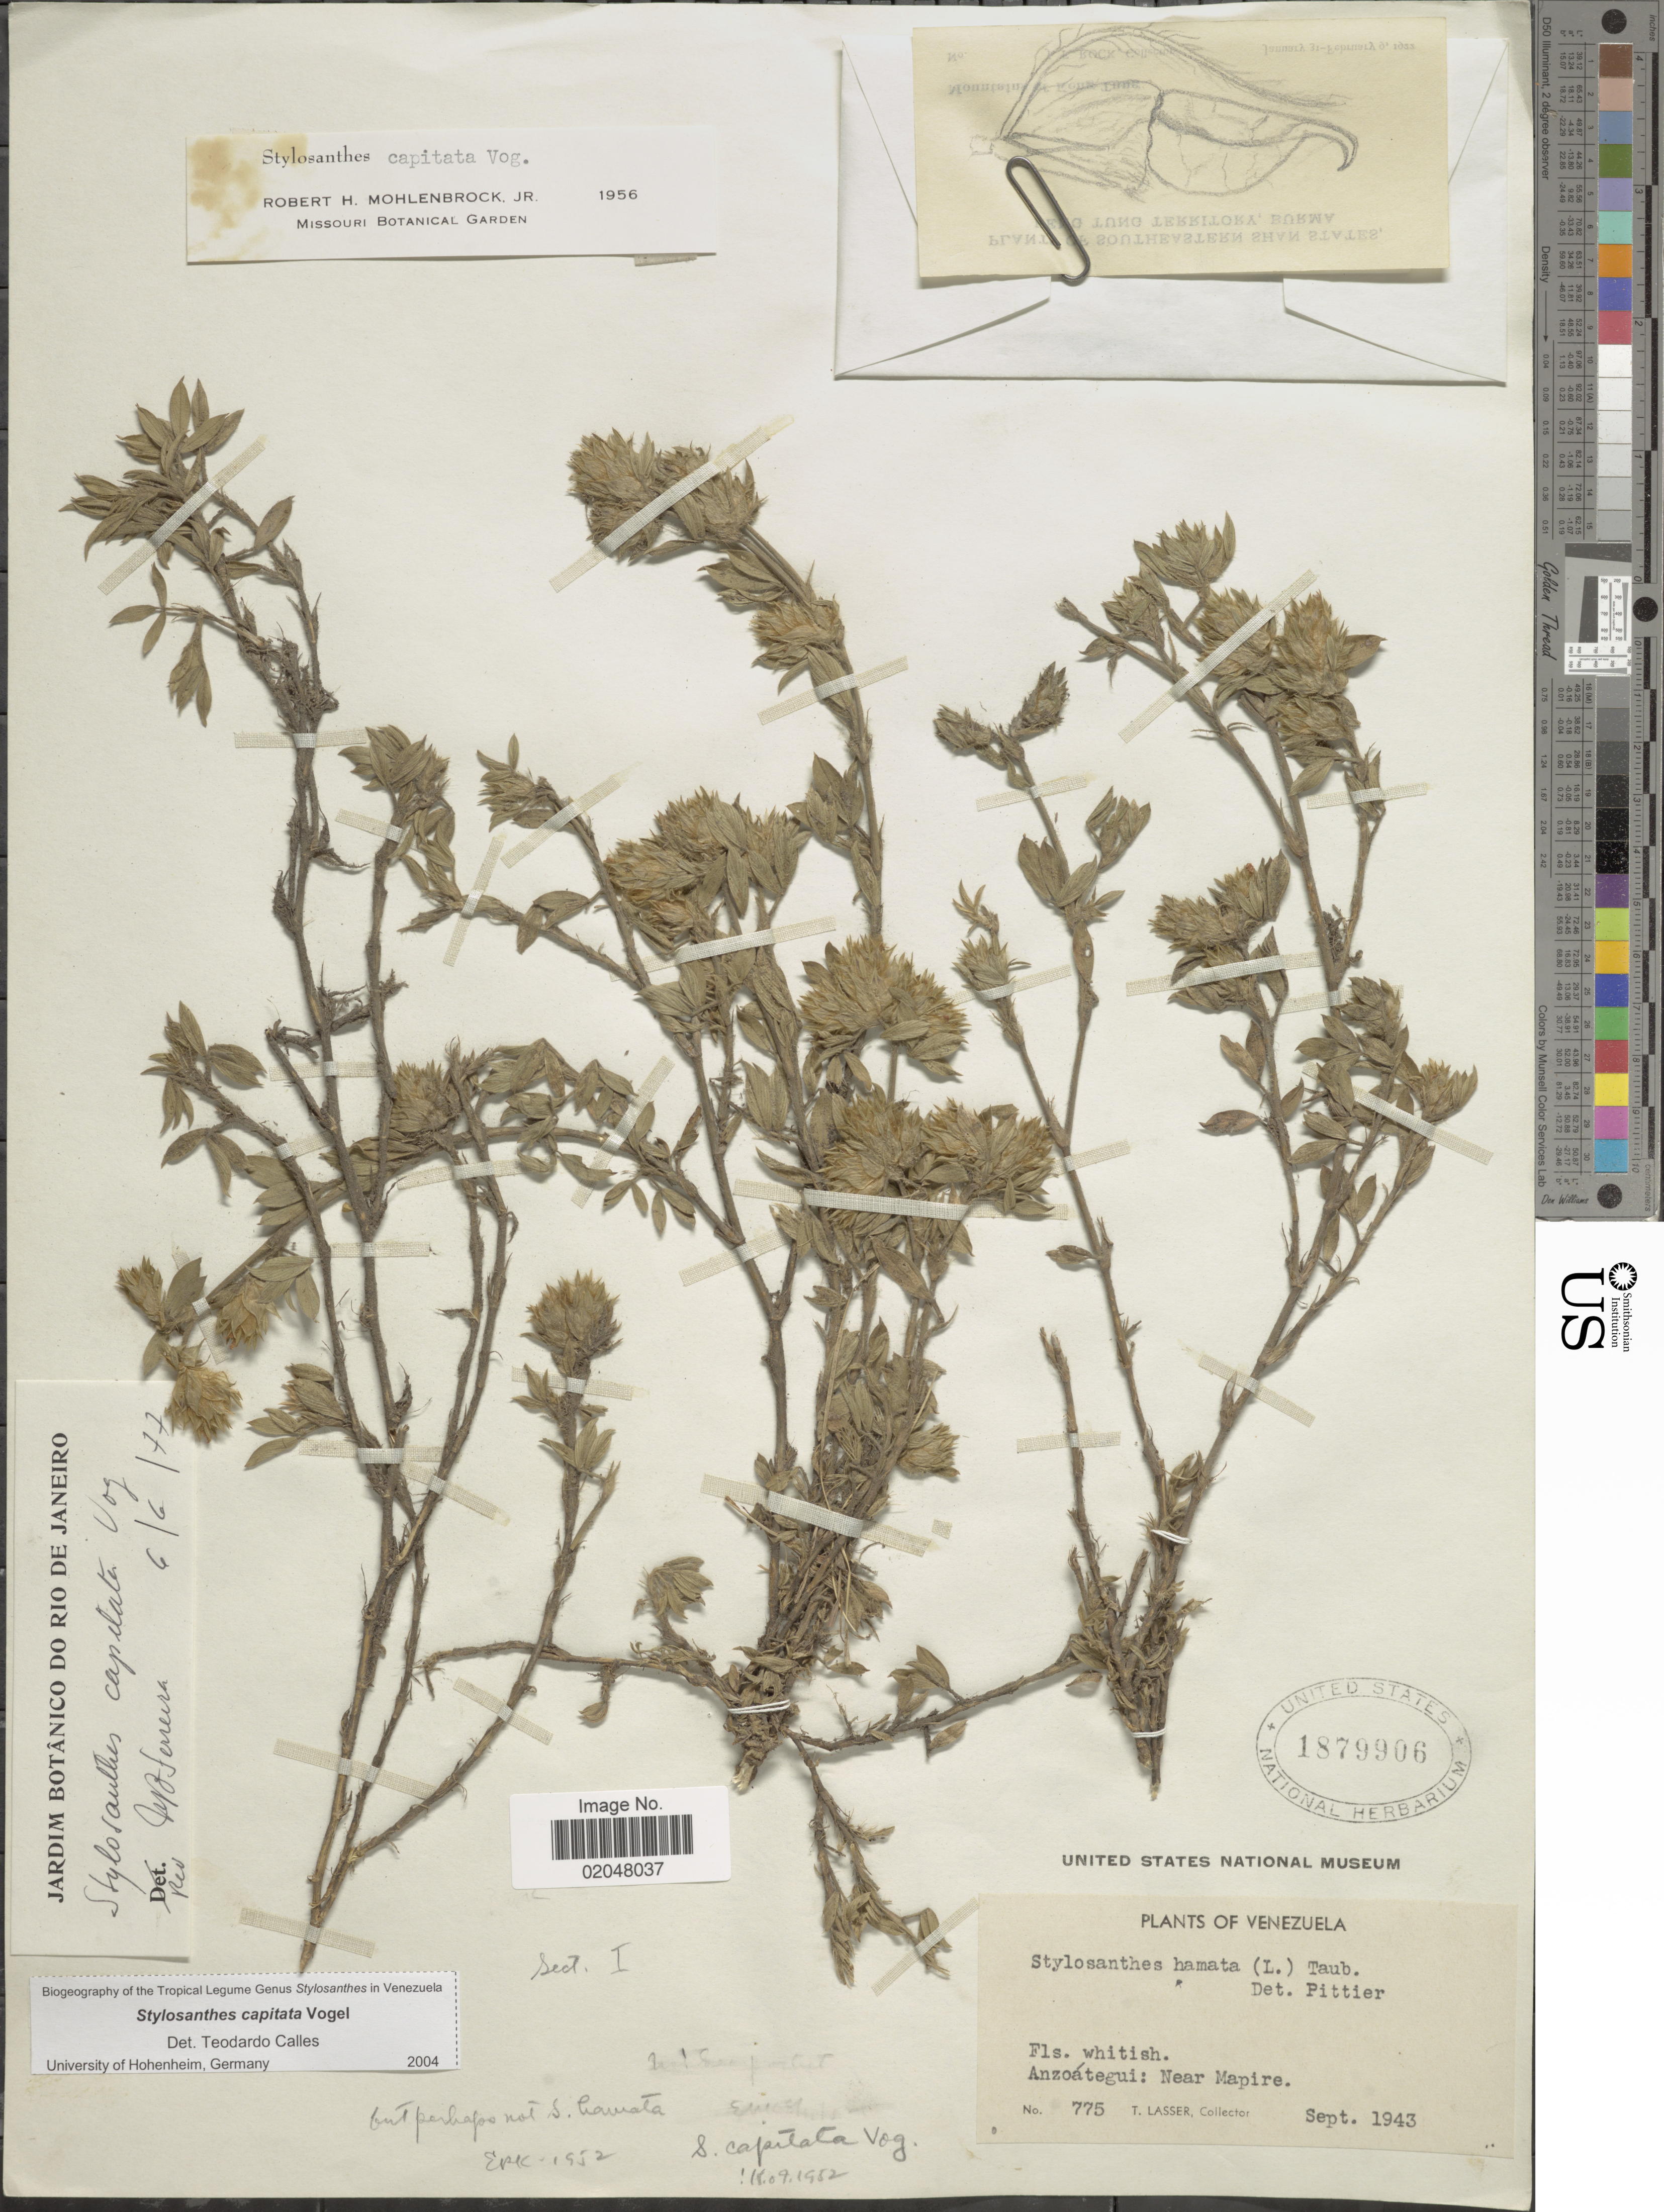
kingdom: Plantae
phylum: Tracheophyta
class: Magnoliopsida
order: Fabales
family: Fabaceae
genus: Stylosanthes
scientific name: Stylosanthes capitata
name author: Vogel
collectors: T. Lasser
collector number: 775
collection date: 1943-09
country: Venezuela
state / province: Anzoategui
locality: Near Mapire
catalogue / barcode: US 1879906